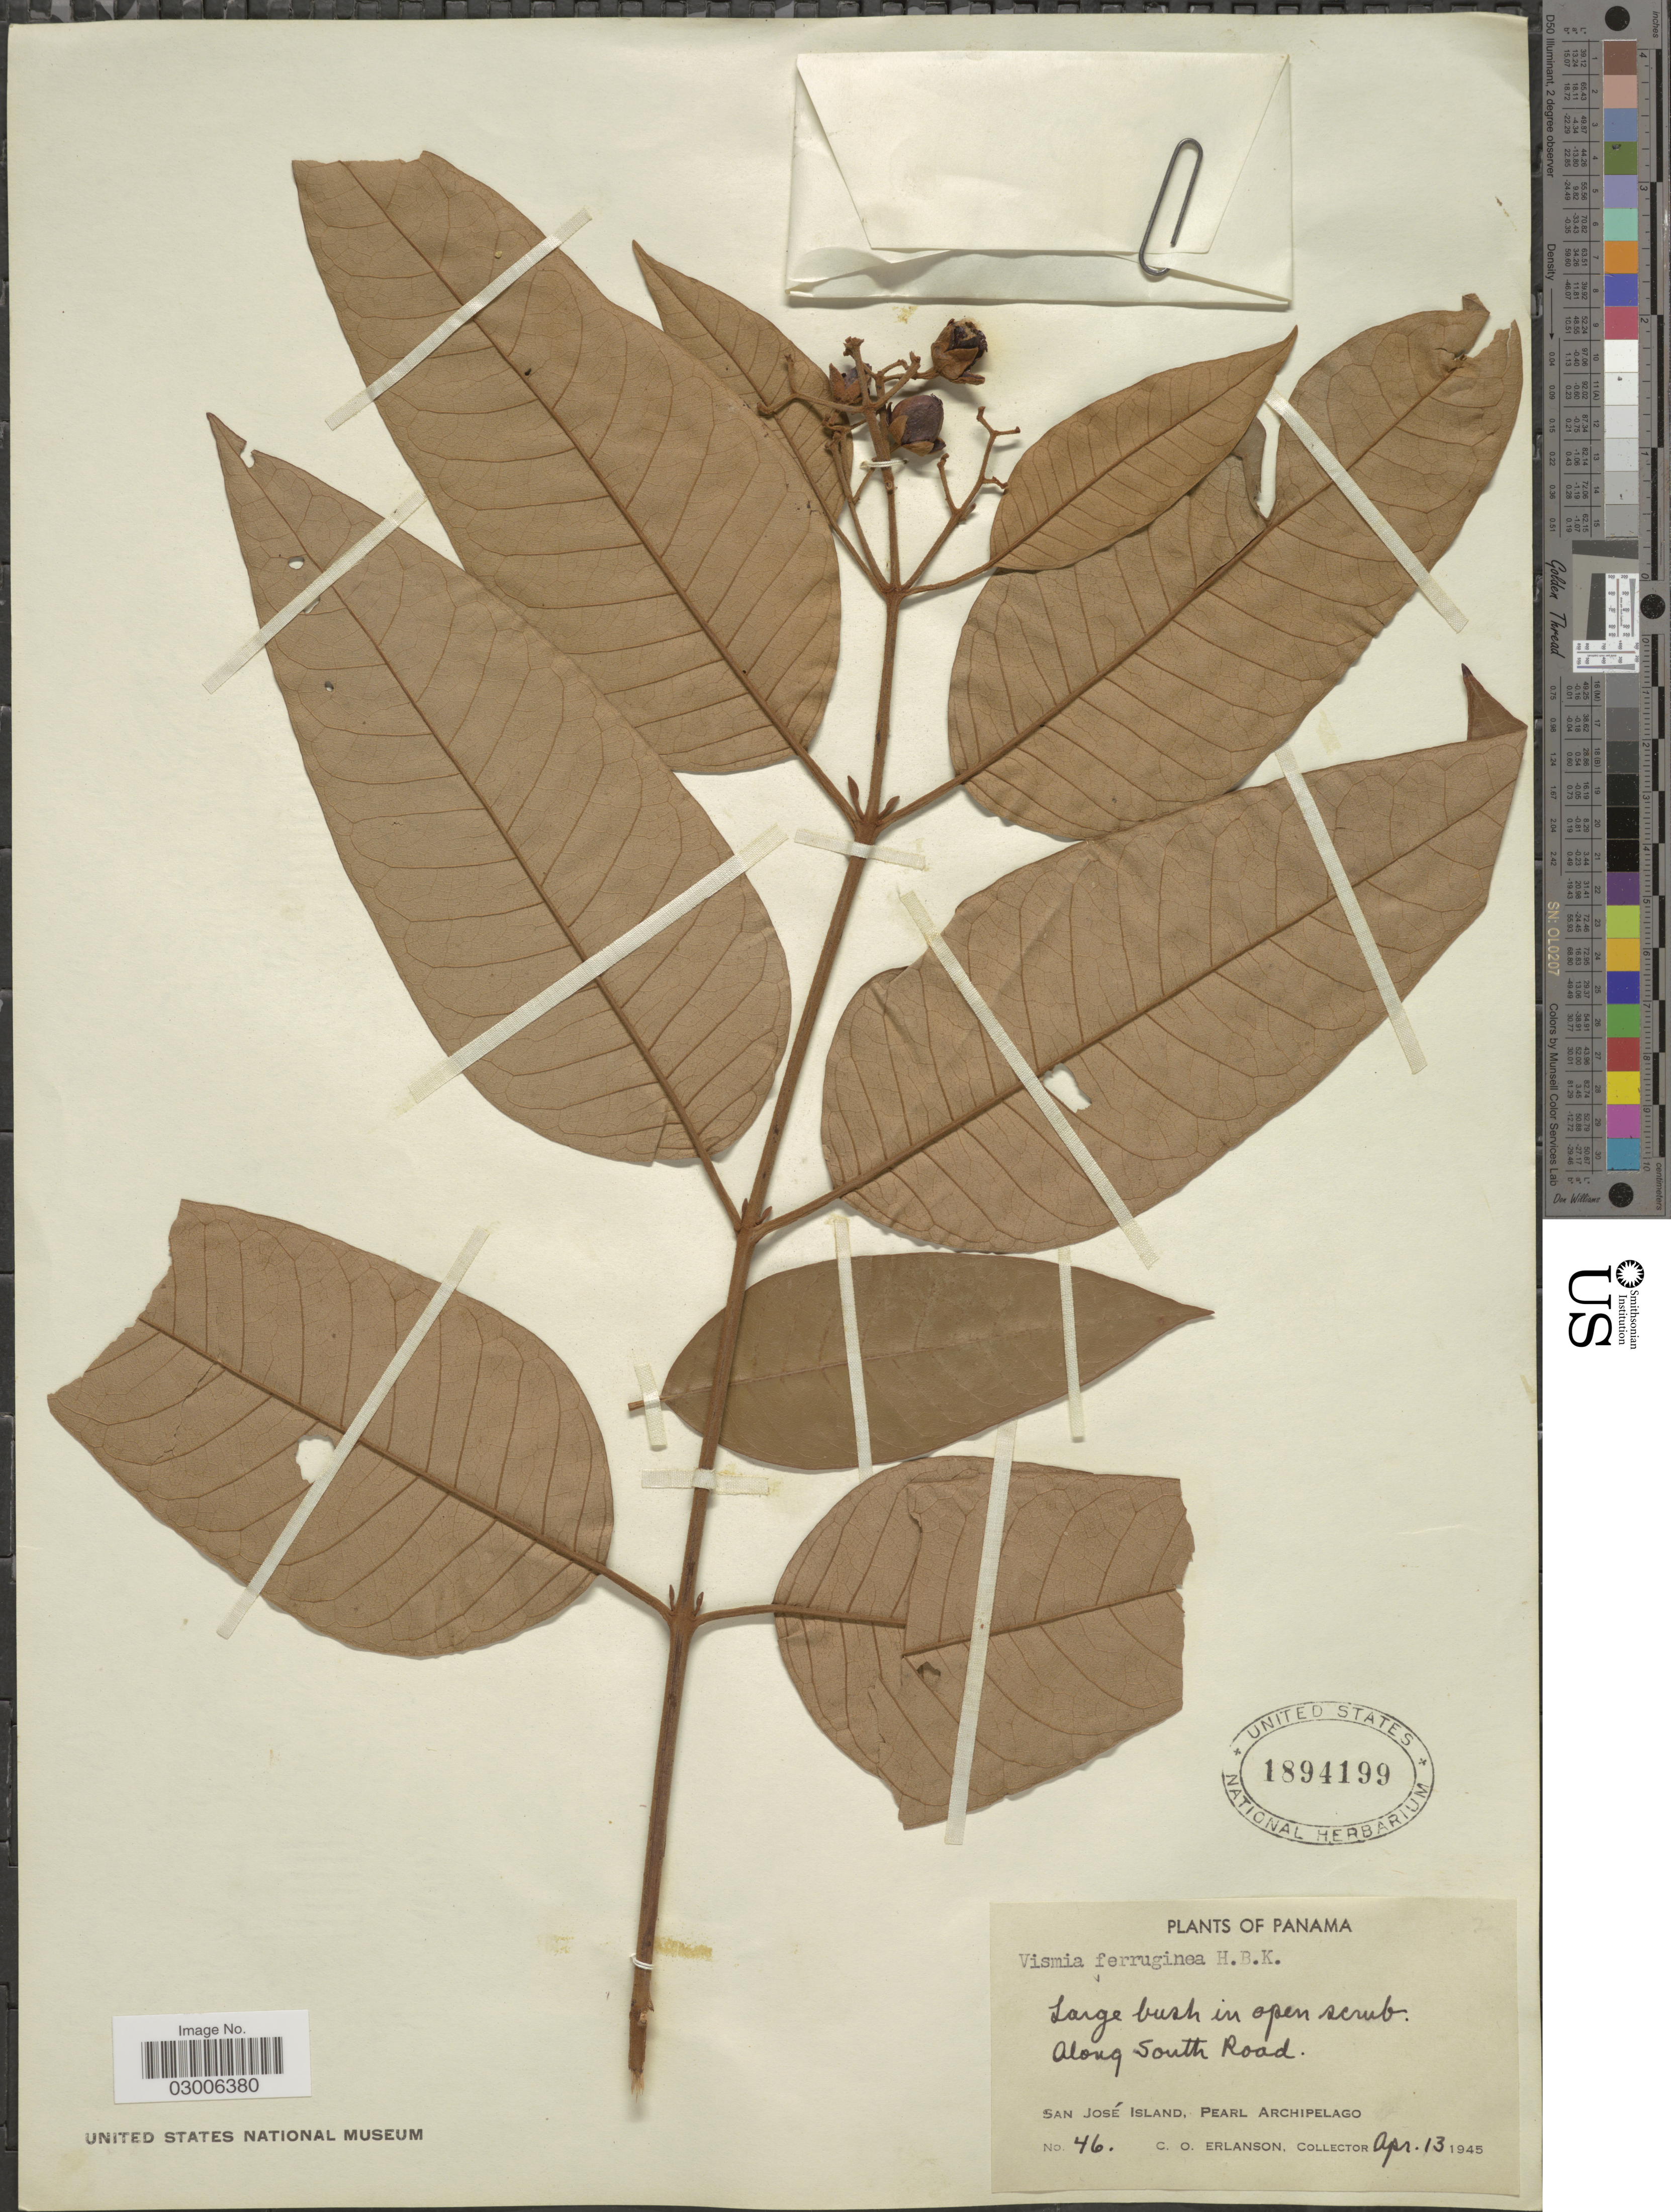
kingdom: Plantae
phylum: Tracheophyta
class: Magnoliopsida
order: Malpighiales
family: Hypericaceae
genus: Vismia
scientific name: Vismia sp.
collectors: C. O. Erlanson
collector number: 46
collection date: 1945-04-13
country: Panama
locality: Along South Road. San José Island, Pearl Archipelago.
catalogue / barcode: US 1894199